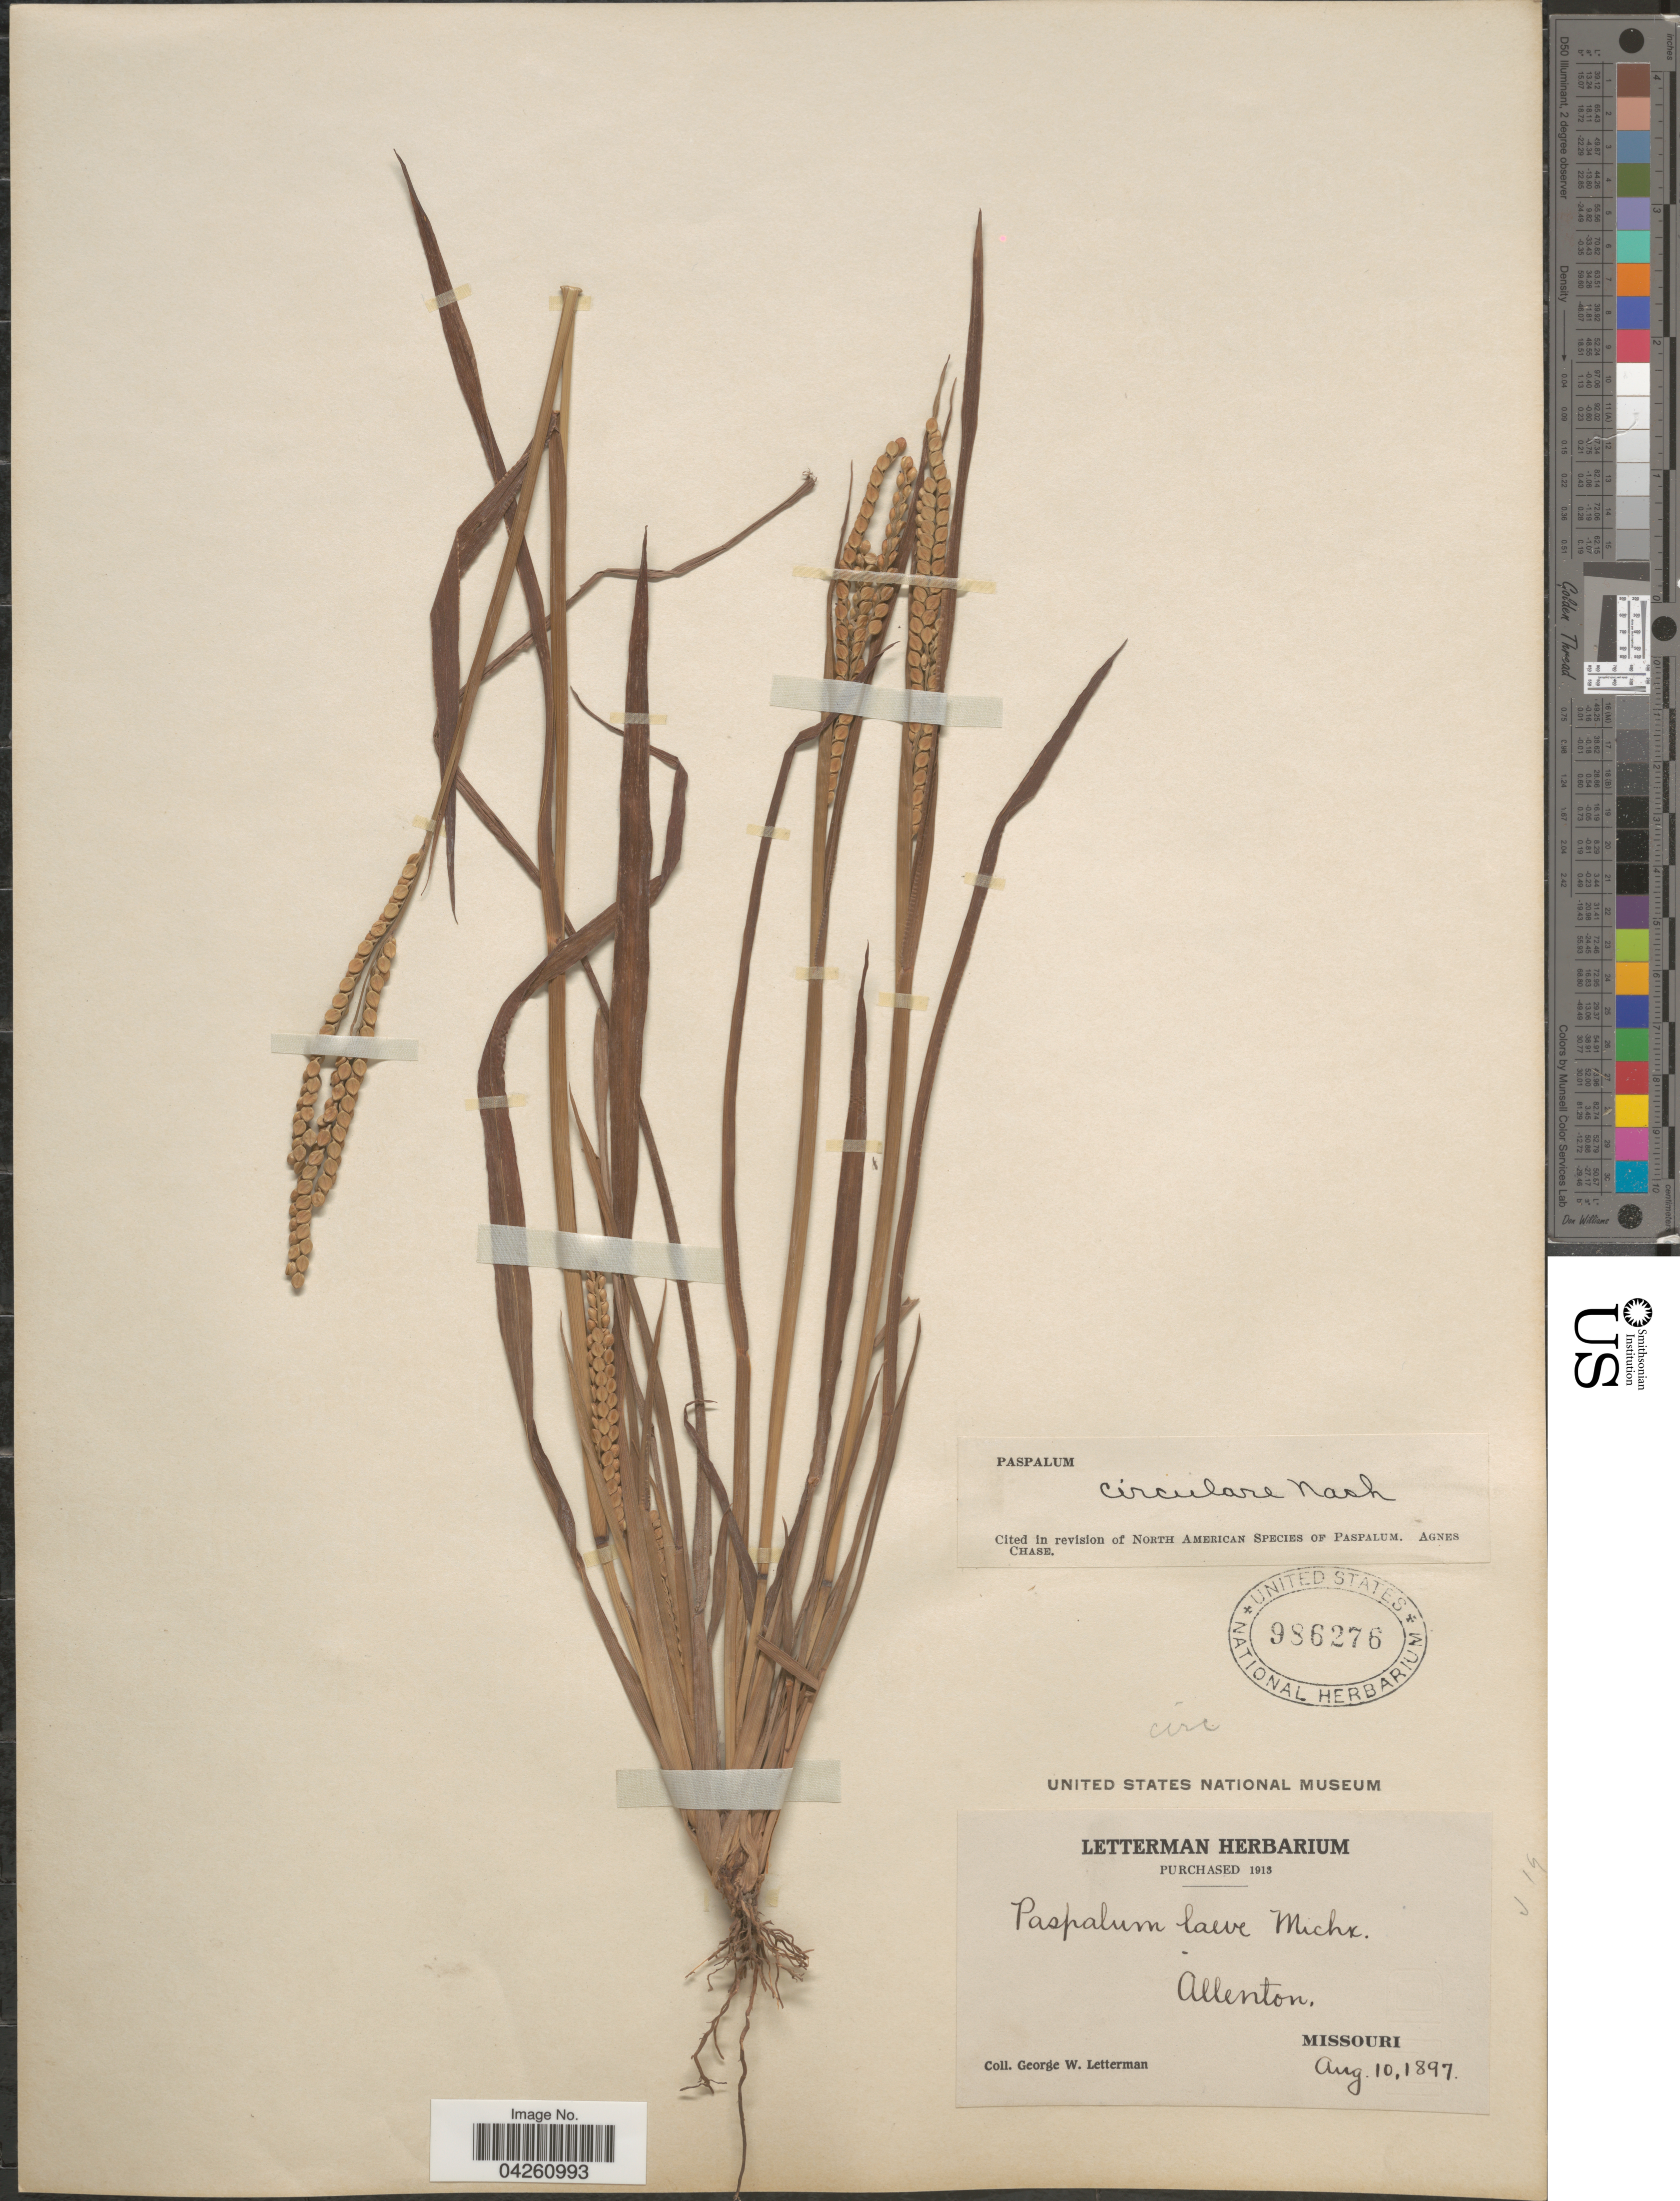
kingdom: Plantae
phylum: Tracheophyta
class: Liliopsida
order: Poales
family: Poaceae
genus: Paspalum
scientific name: Paspalum circulare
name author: Nash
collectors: G. W. Letterman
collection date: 1897-08-10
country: United States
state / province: Missouri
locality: Allenton.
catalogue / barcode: US 986276